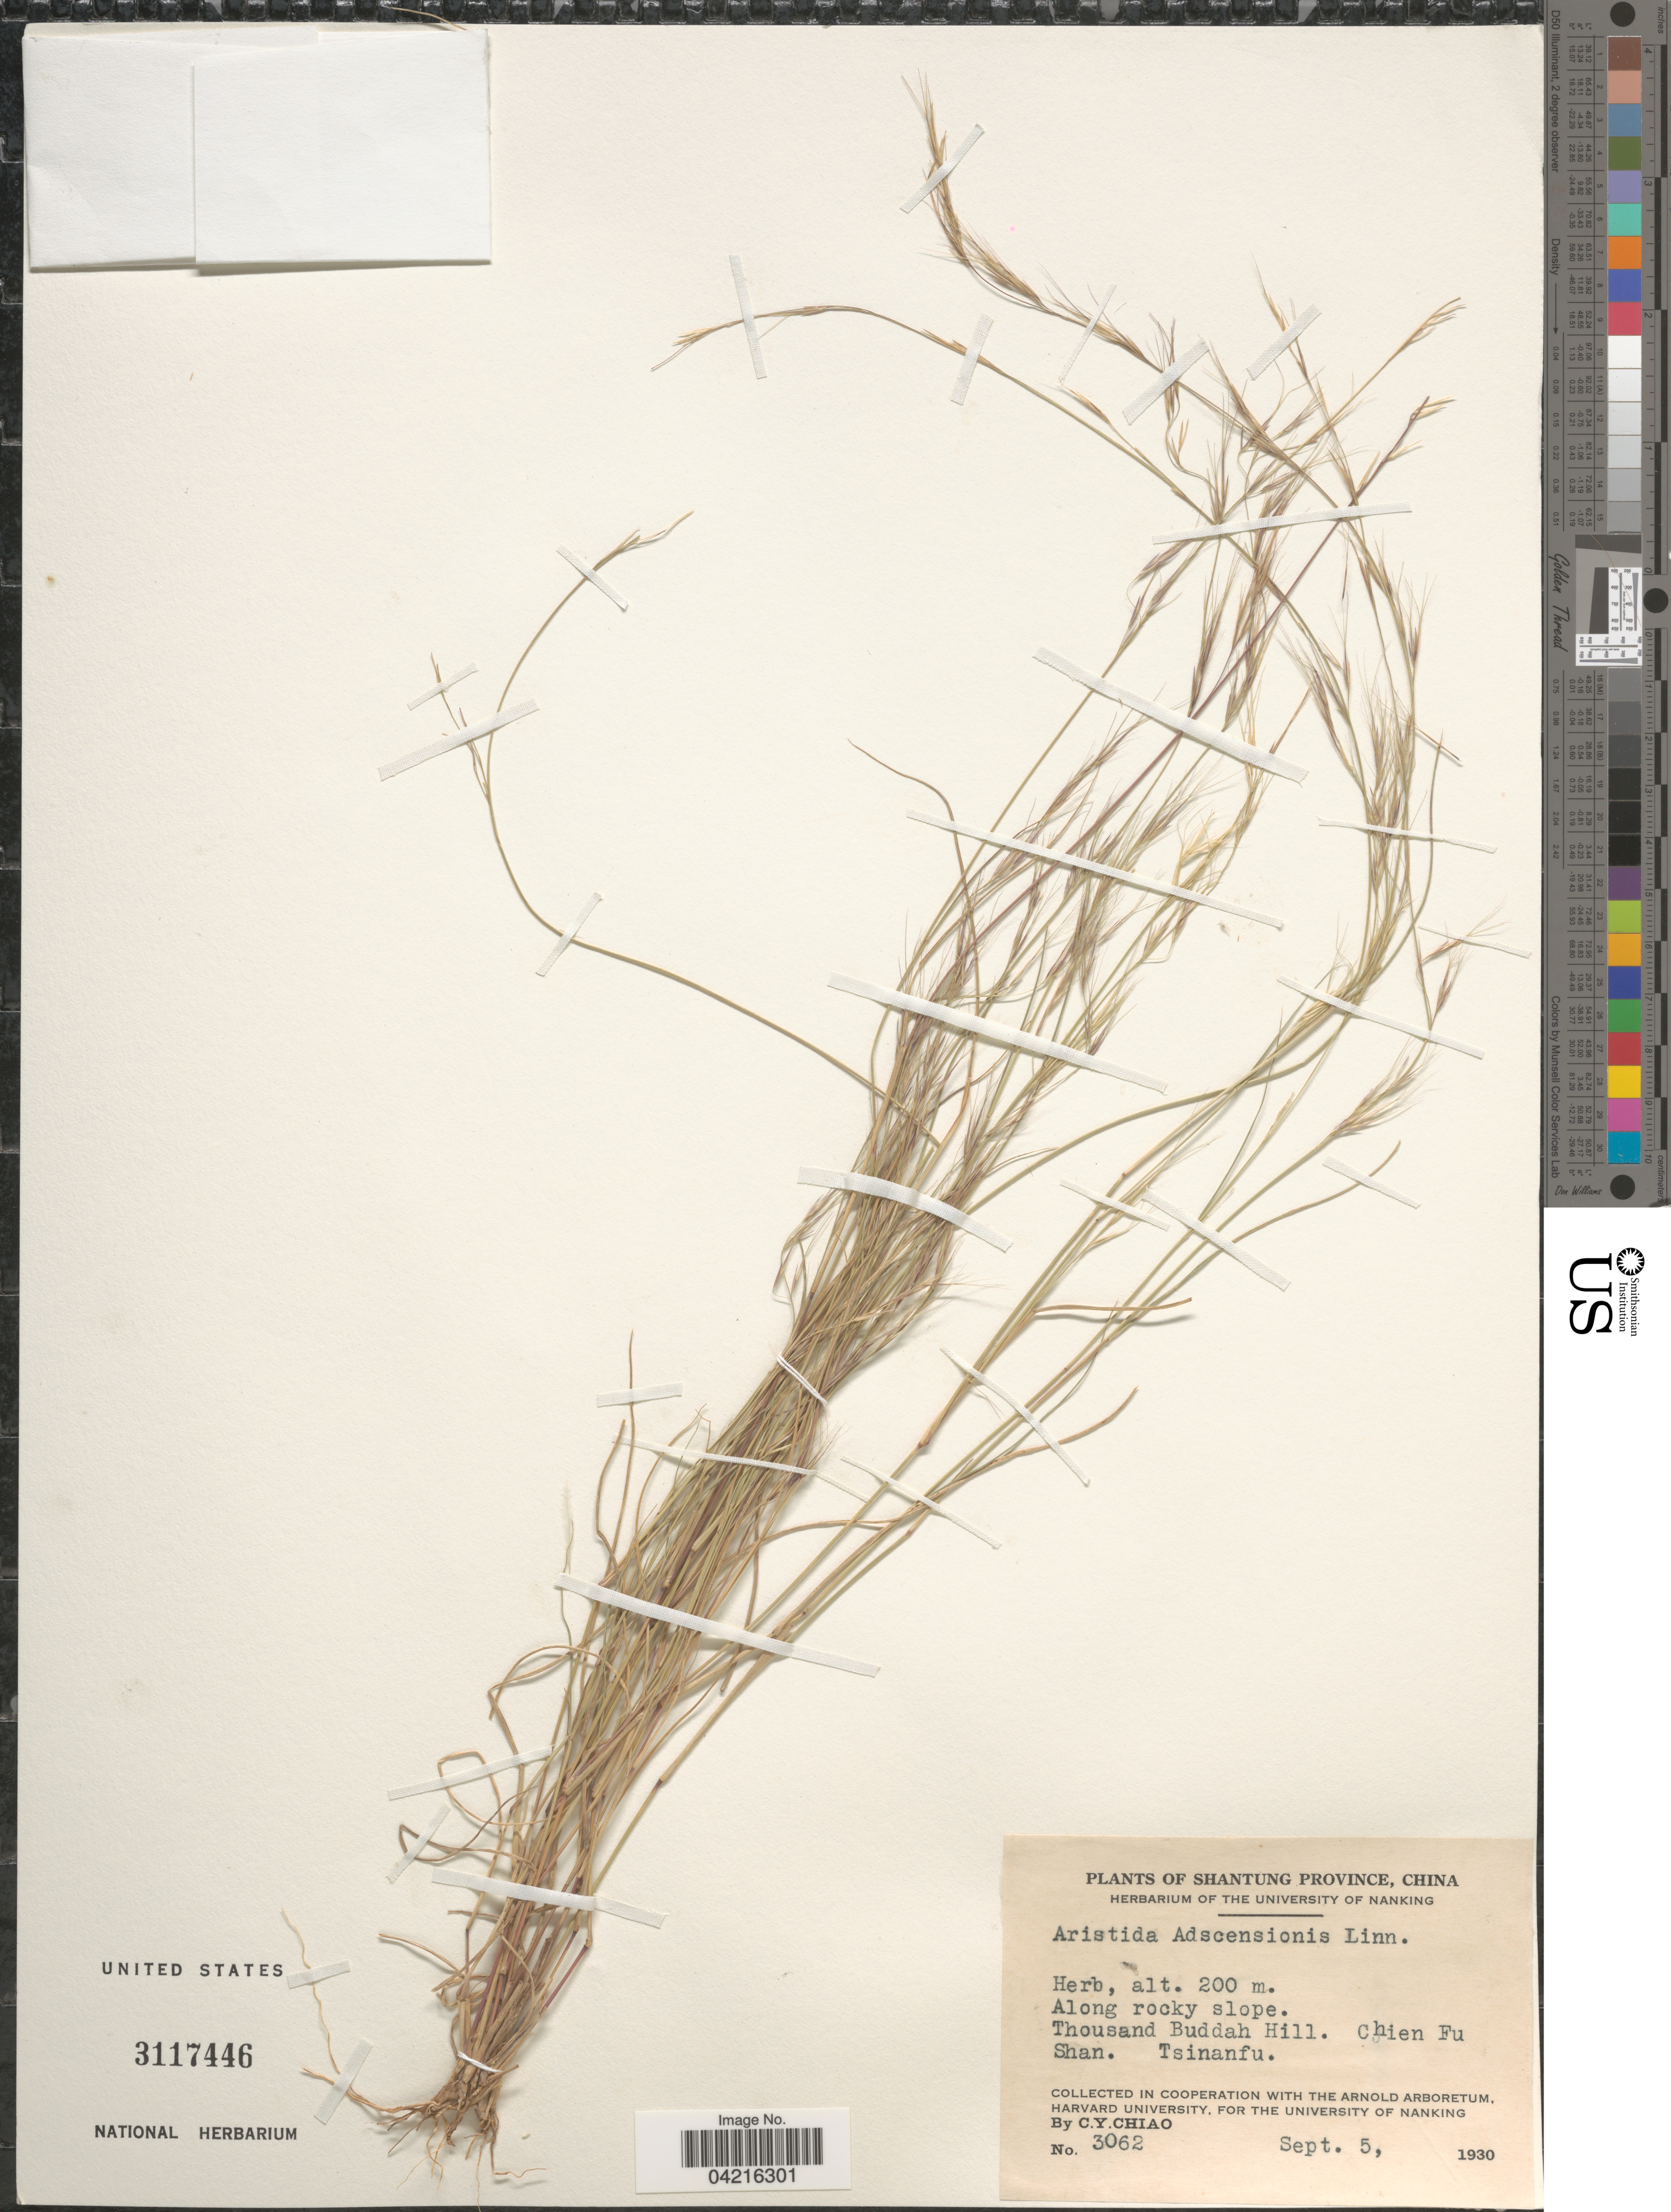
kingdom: Plantae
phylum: Tracheophyta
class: Liliopsida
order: Poales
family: Poaceae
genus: Aristida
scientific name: Aristida adscensionis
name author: L.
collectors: C. Y. Chiao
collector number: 3062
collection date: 1930-09-05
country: China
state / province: Shandong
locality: Shantung Province. Along rocky slope. Thousand Buddah Hill. Chien Fu Shan. Tsinanfu.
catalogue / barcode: US 3117446